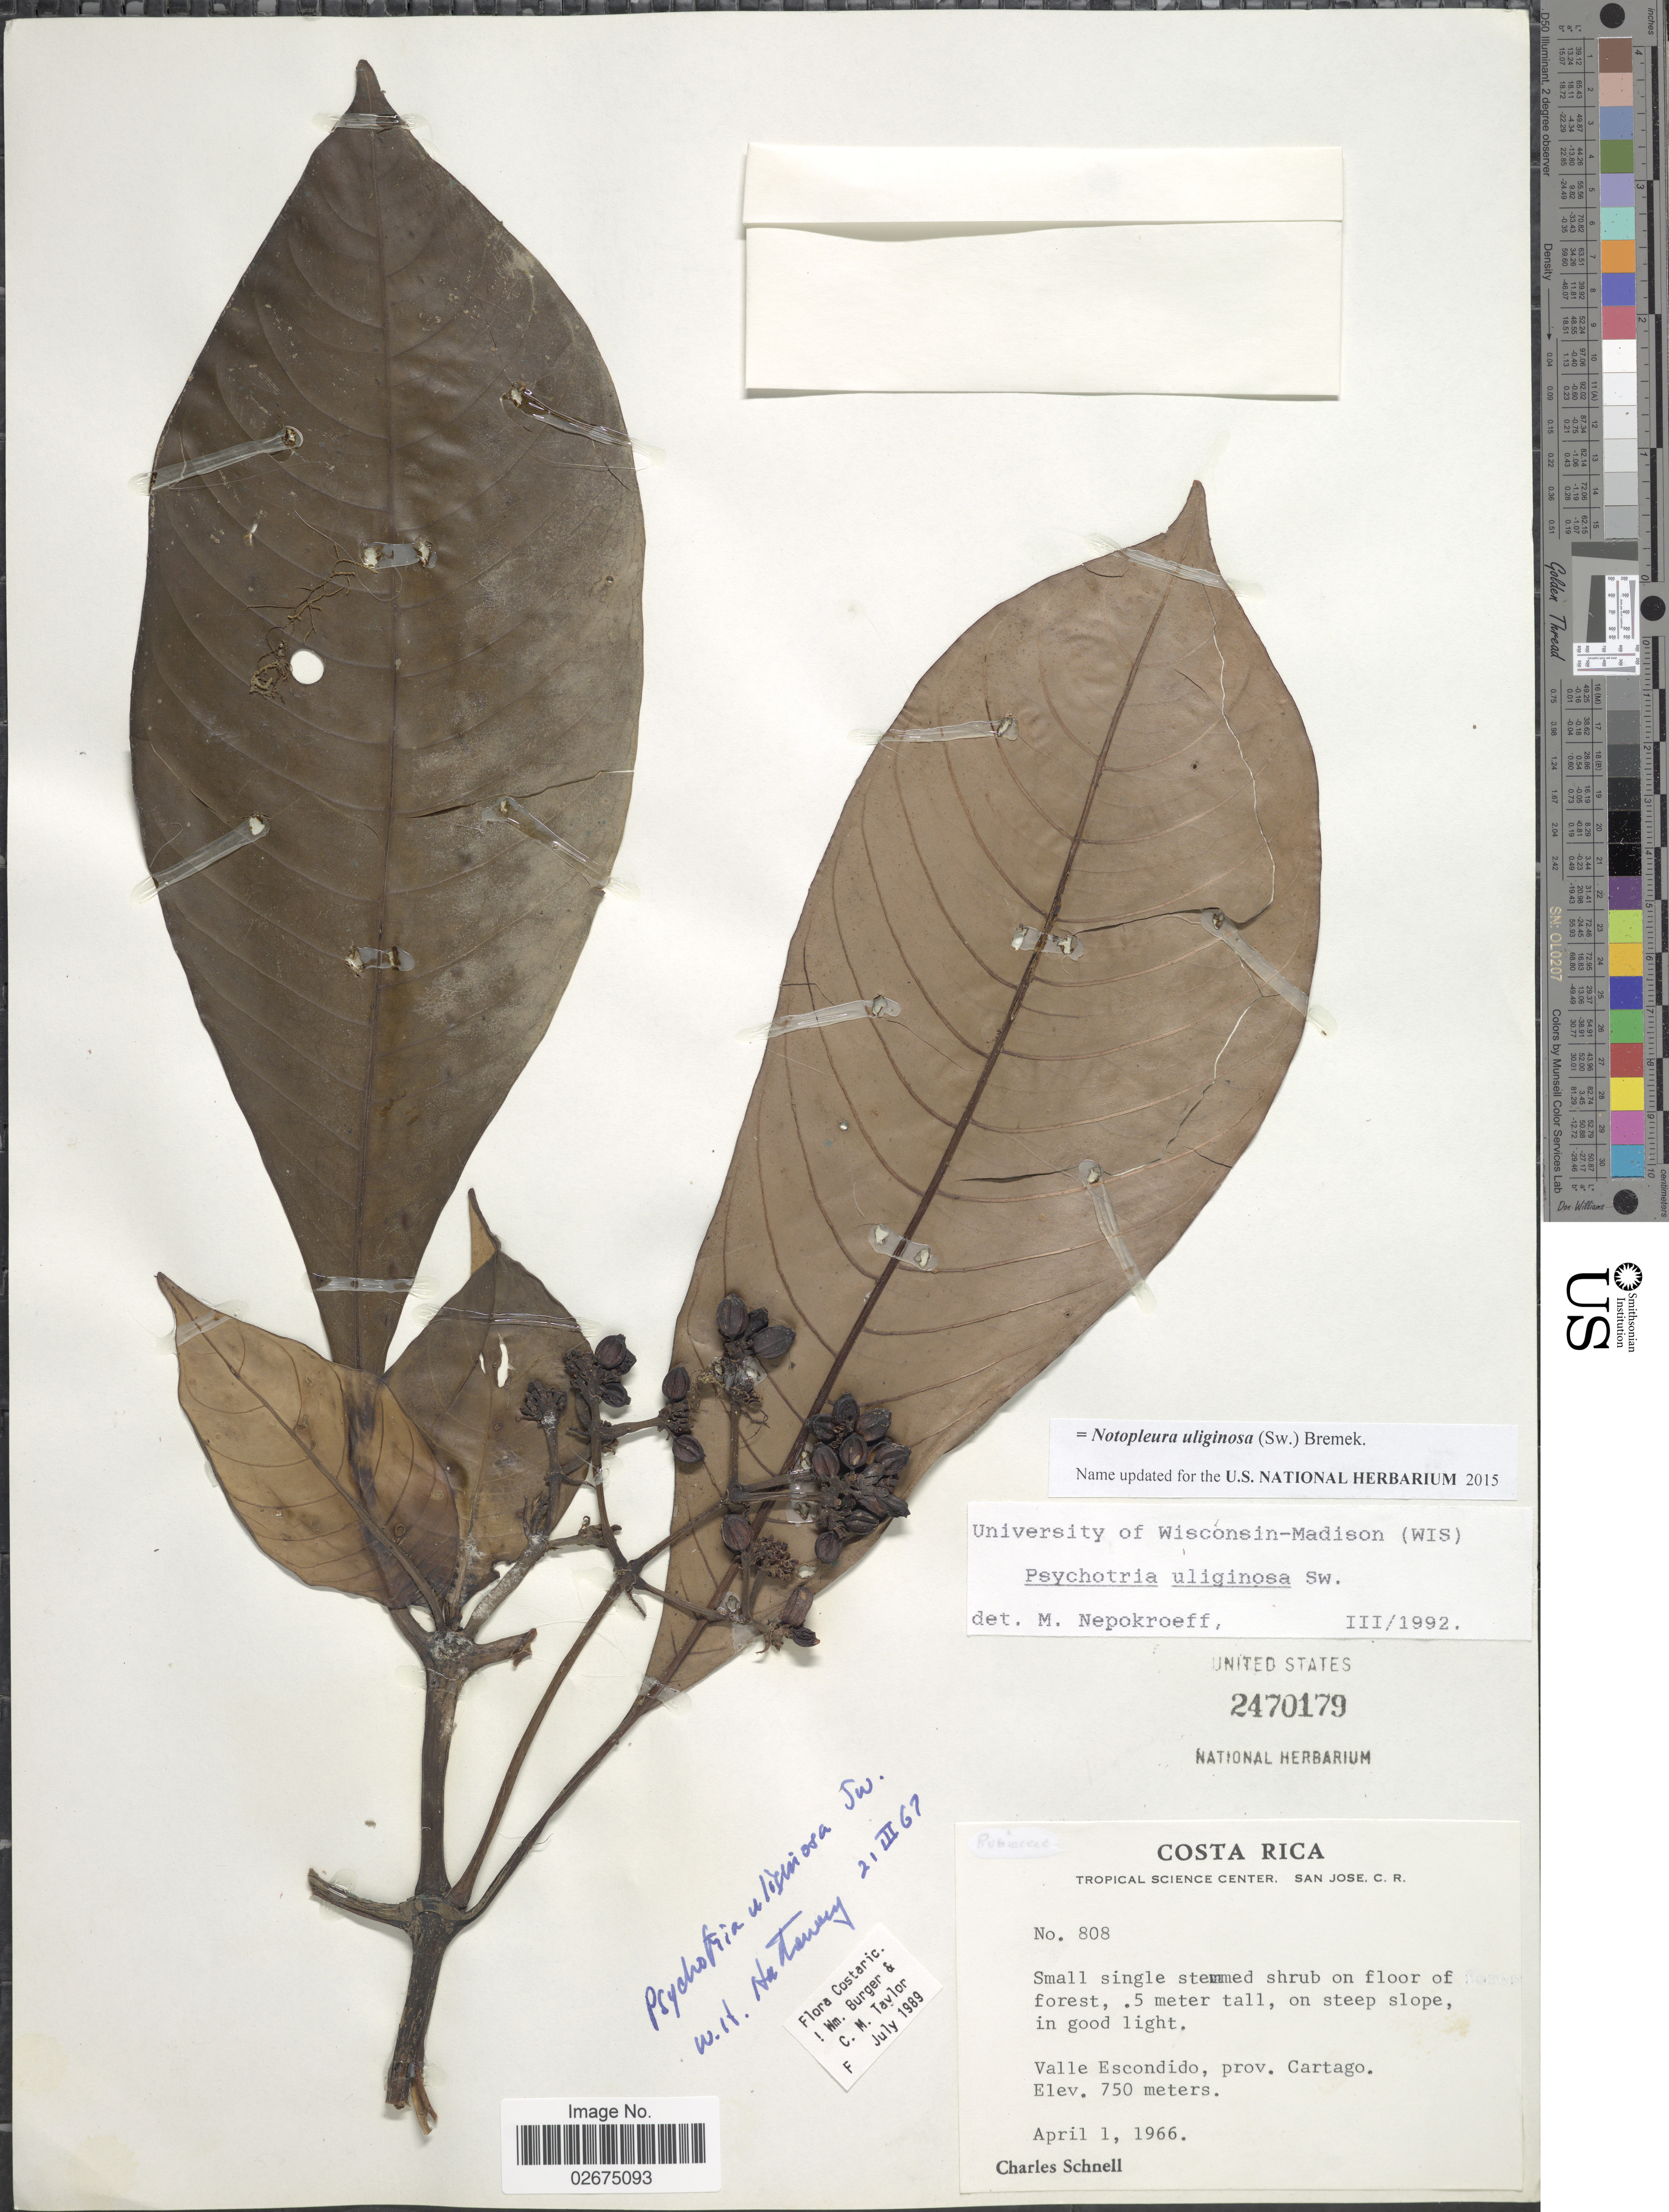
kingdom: Plantae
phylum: Tracheophyta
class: Magnoliopsida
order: Gentianales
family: Rubiaceae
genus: Notopleura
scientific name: Notopleura uliginosa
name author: (Sw.) Bremek.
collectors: C. Schnell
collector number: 808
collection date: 1966-04-01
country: Costa Rica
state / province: Cartago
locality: Valle Escondido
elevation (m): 750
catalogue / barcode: US 2470179